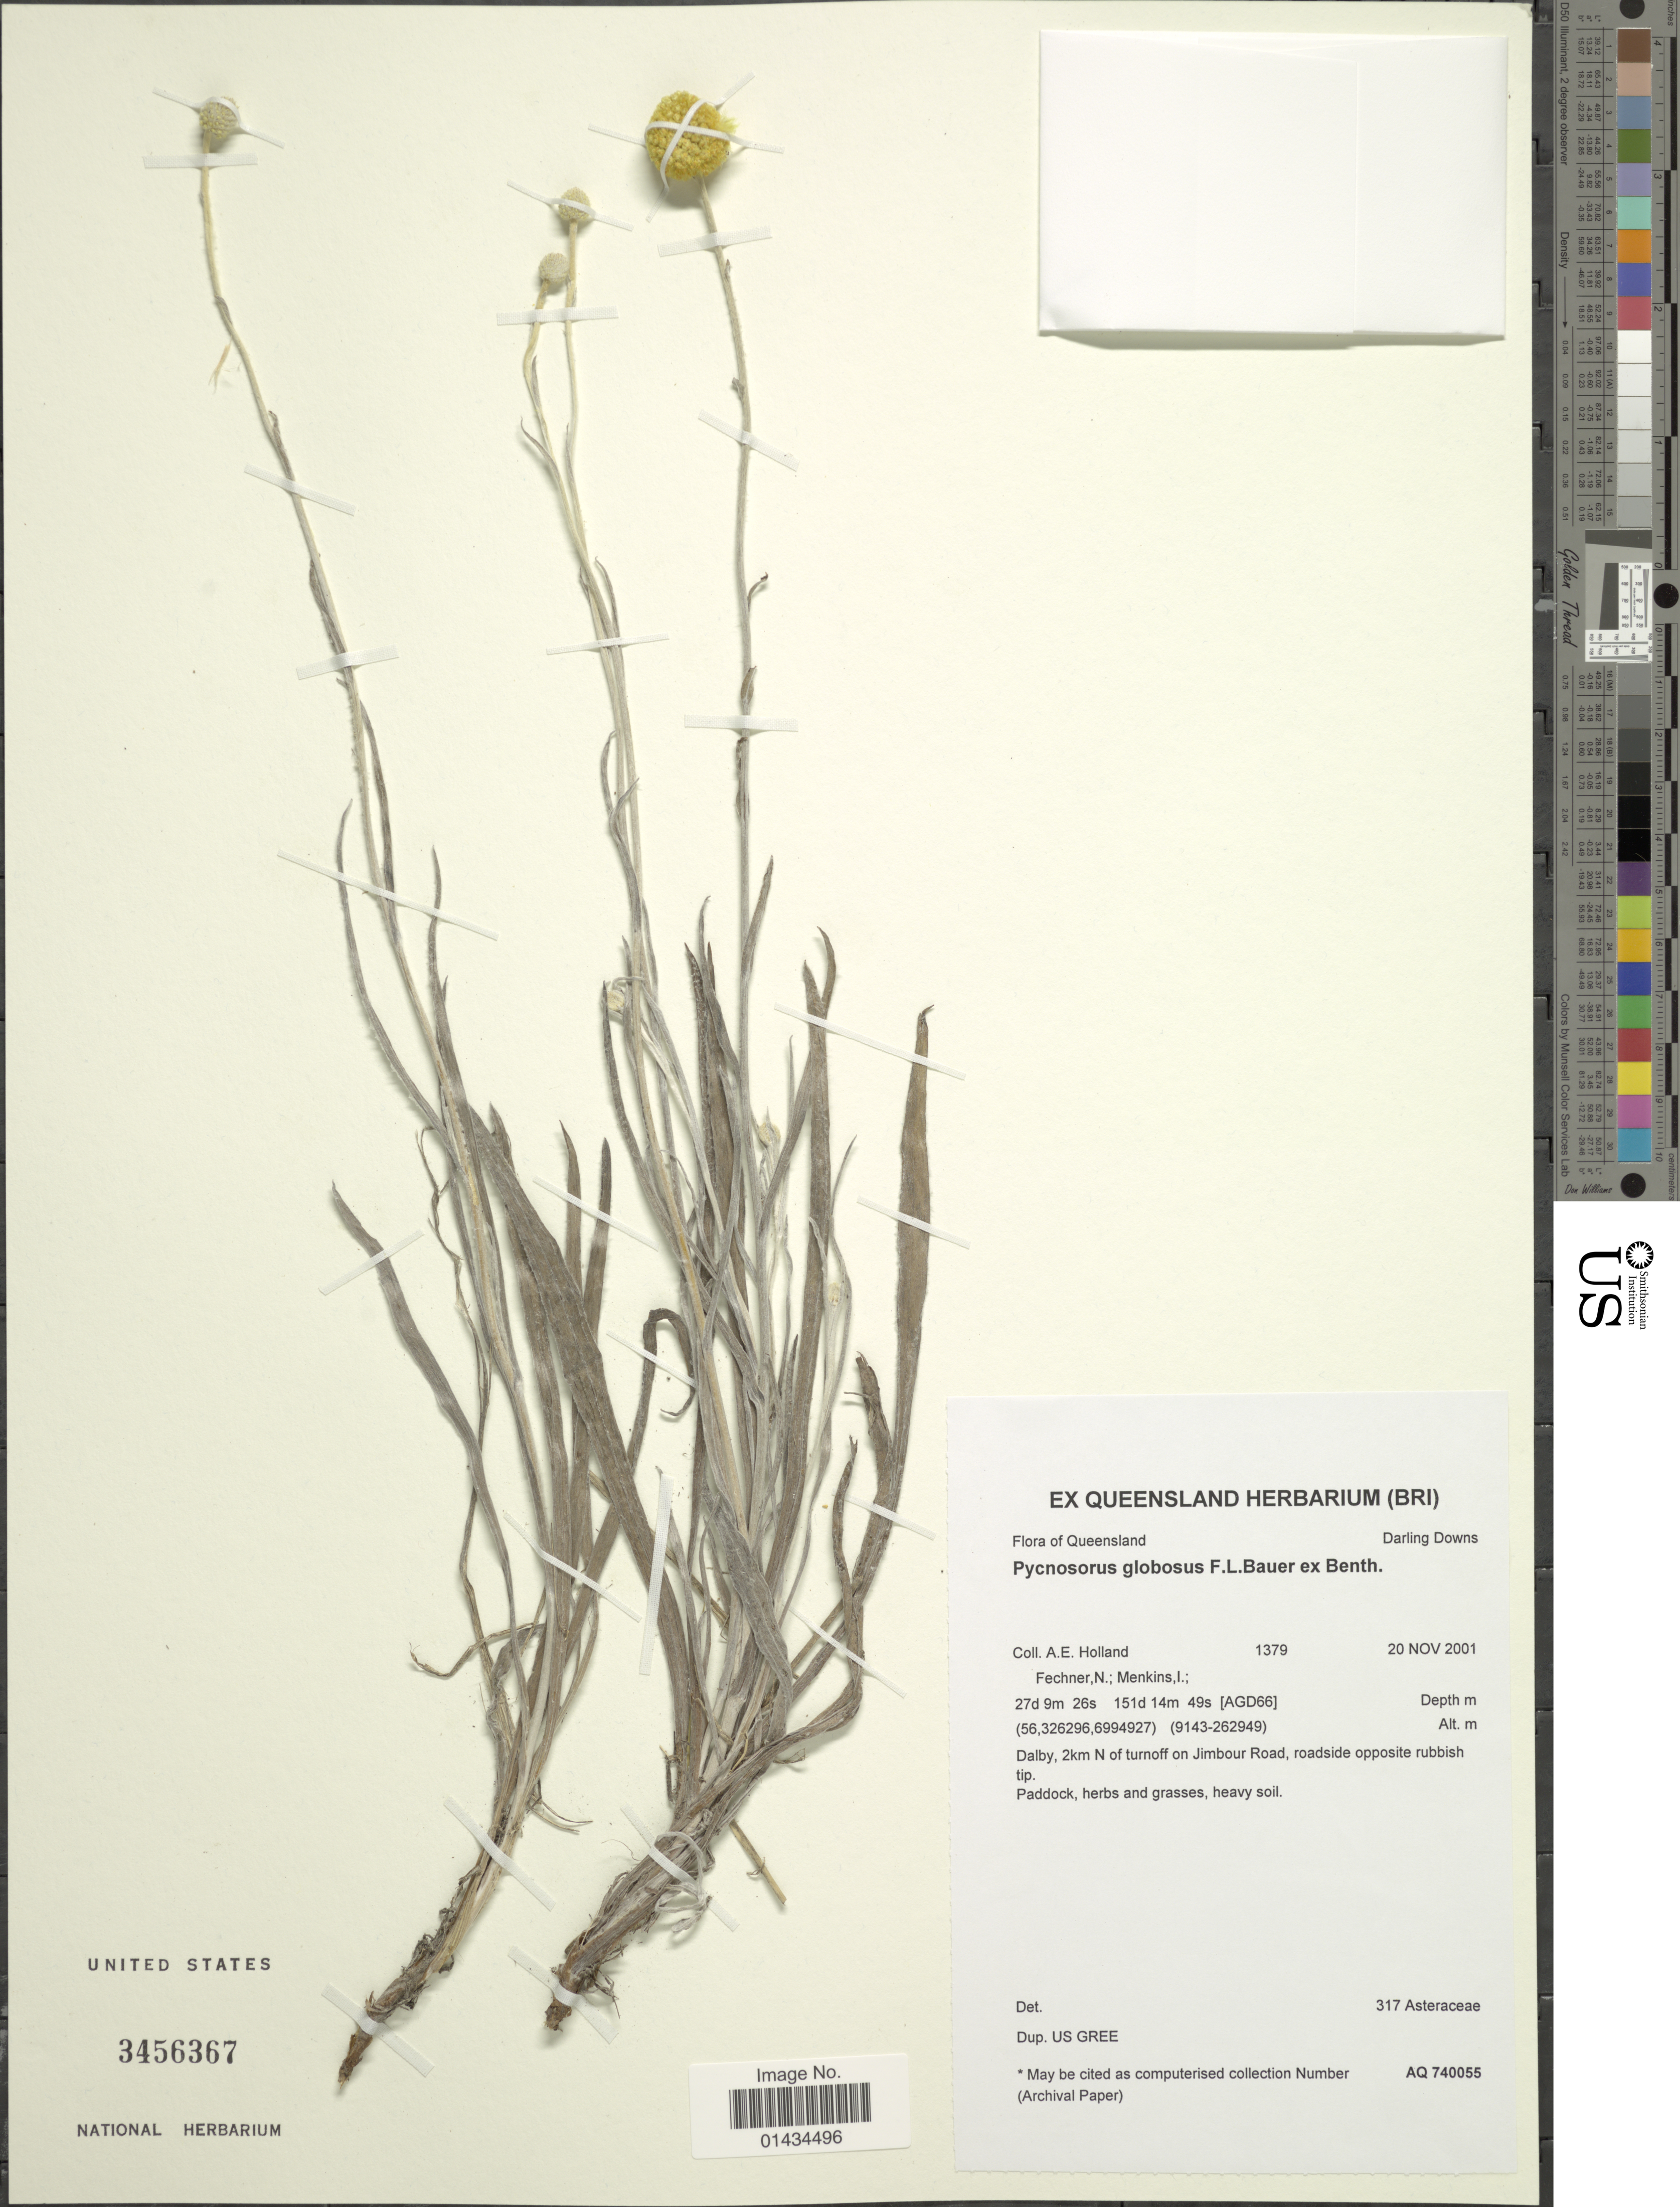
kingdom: Plantae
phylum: Tracheophyta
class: Magnoliopsida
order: Asterales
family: Asteraceae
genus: Craspedia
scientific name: Craspedia globosa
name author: (Benth.) Benth.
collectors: A. Holland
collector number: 1379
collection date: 2001-11-20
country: Australia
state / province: Queensland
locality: Darling Downs, dalby 2 km N of turnoff on Jimbour Road, roadside opposite rubbish tip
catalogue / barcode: US 3456367